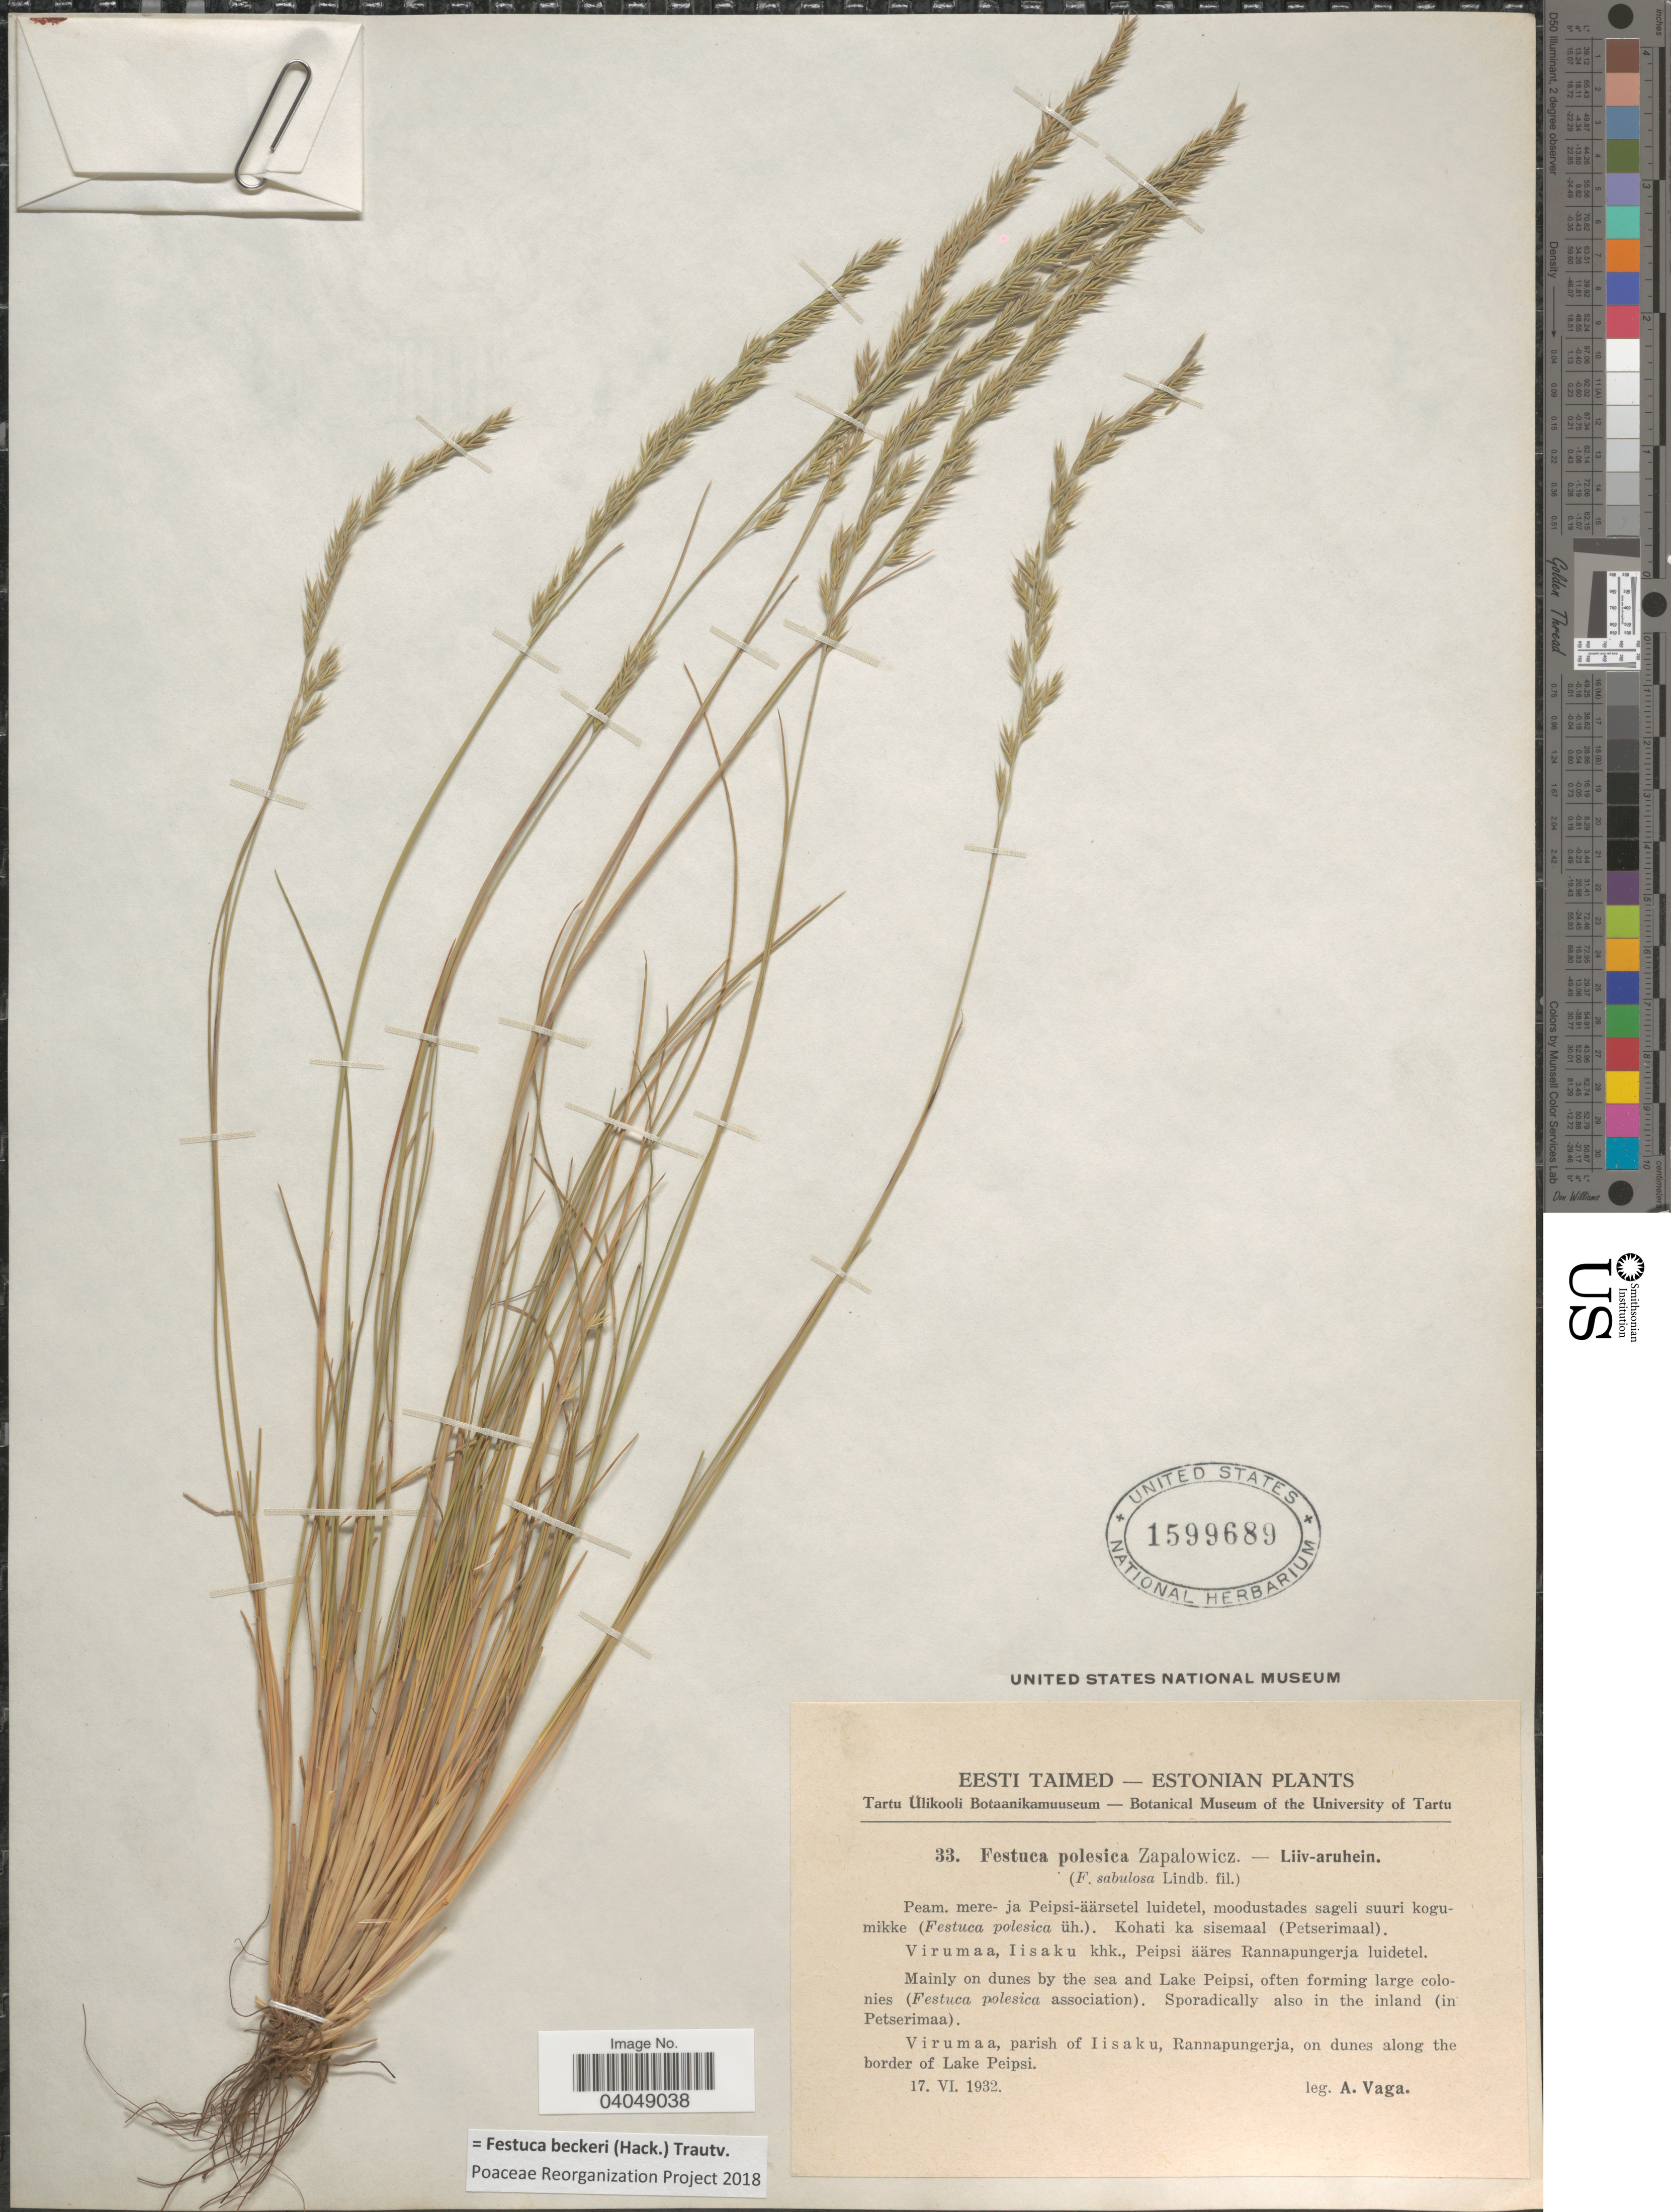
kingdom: Plantae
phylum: Tracheophyta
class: Liliopsida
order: Poales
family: Poaceae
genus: Festuca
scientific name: Festuca beckeri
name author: (Hack.) Trautv.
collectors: A. Vaga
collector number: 33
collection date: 1932-06-17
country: Estonia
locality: Mainly on dunes by the sea and Lake Peipsi, often forming large colonies. Virumaa, parish of Iisaku, Rannapungerja, on dunes along the border of Lake Peipsi.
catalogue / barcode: US 1599689